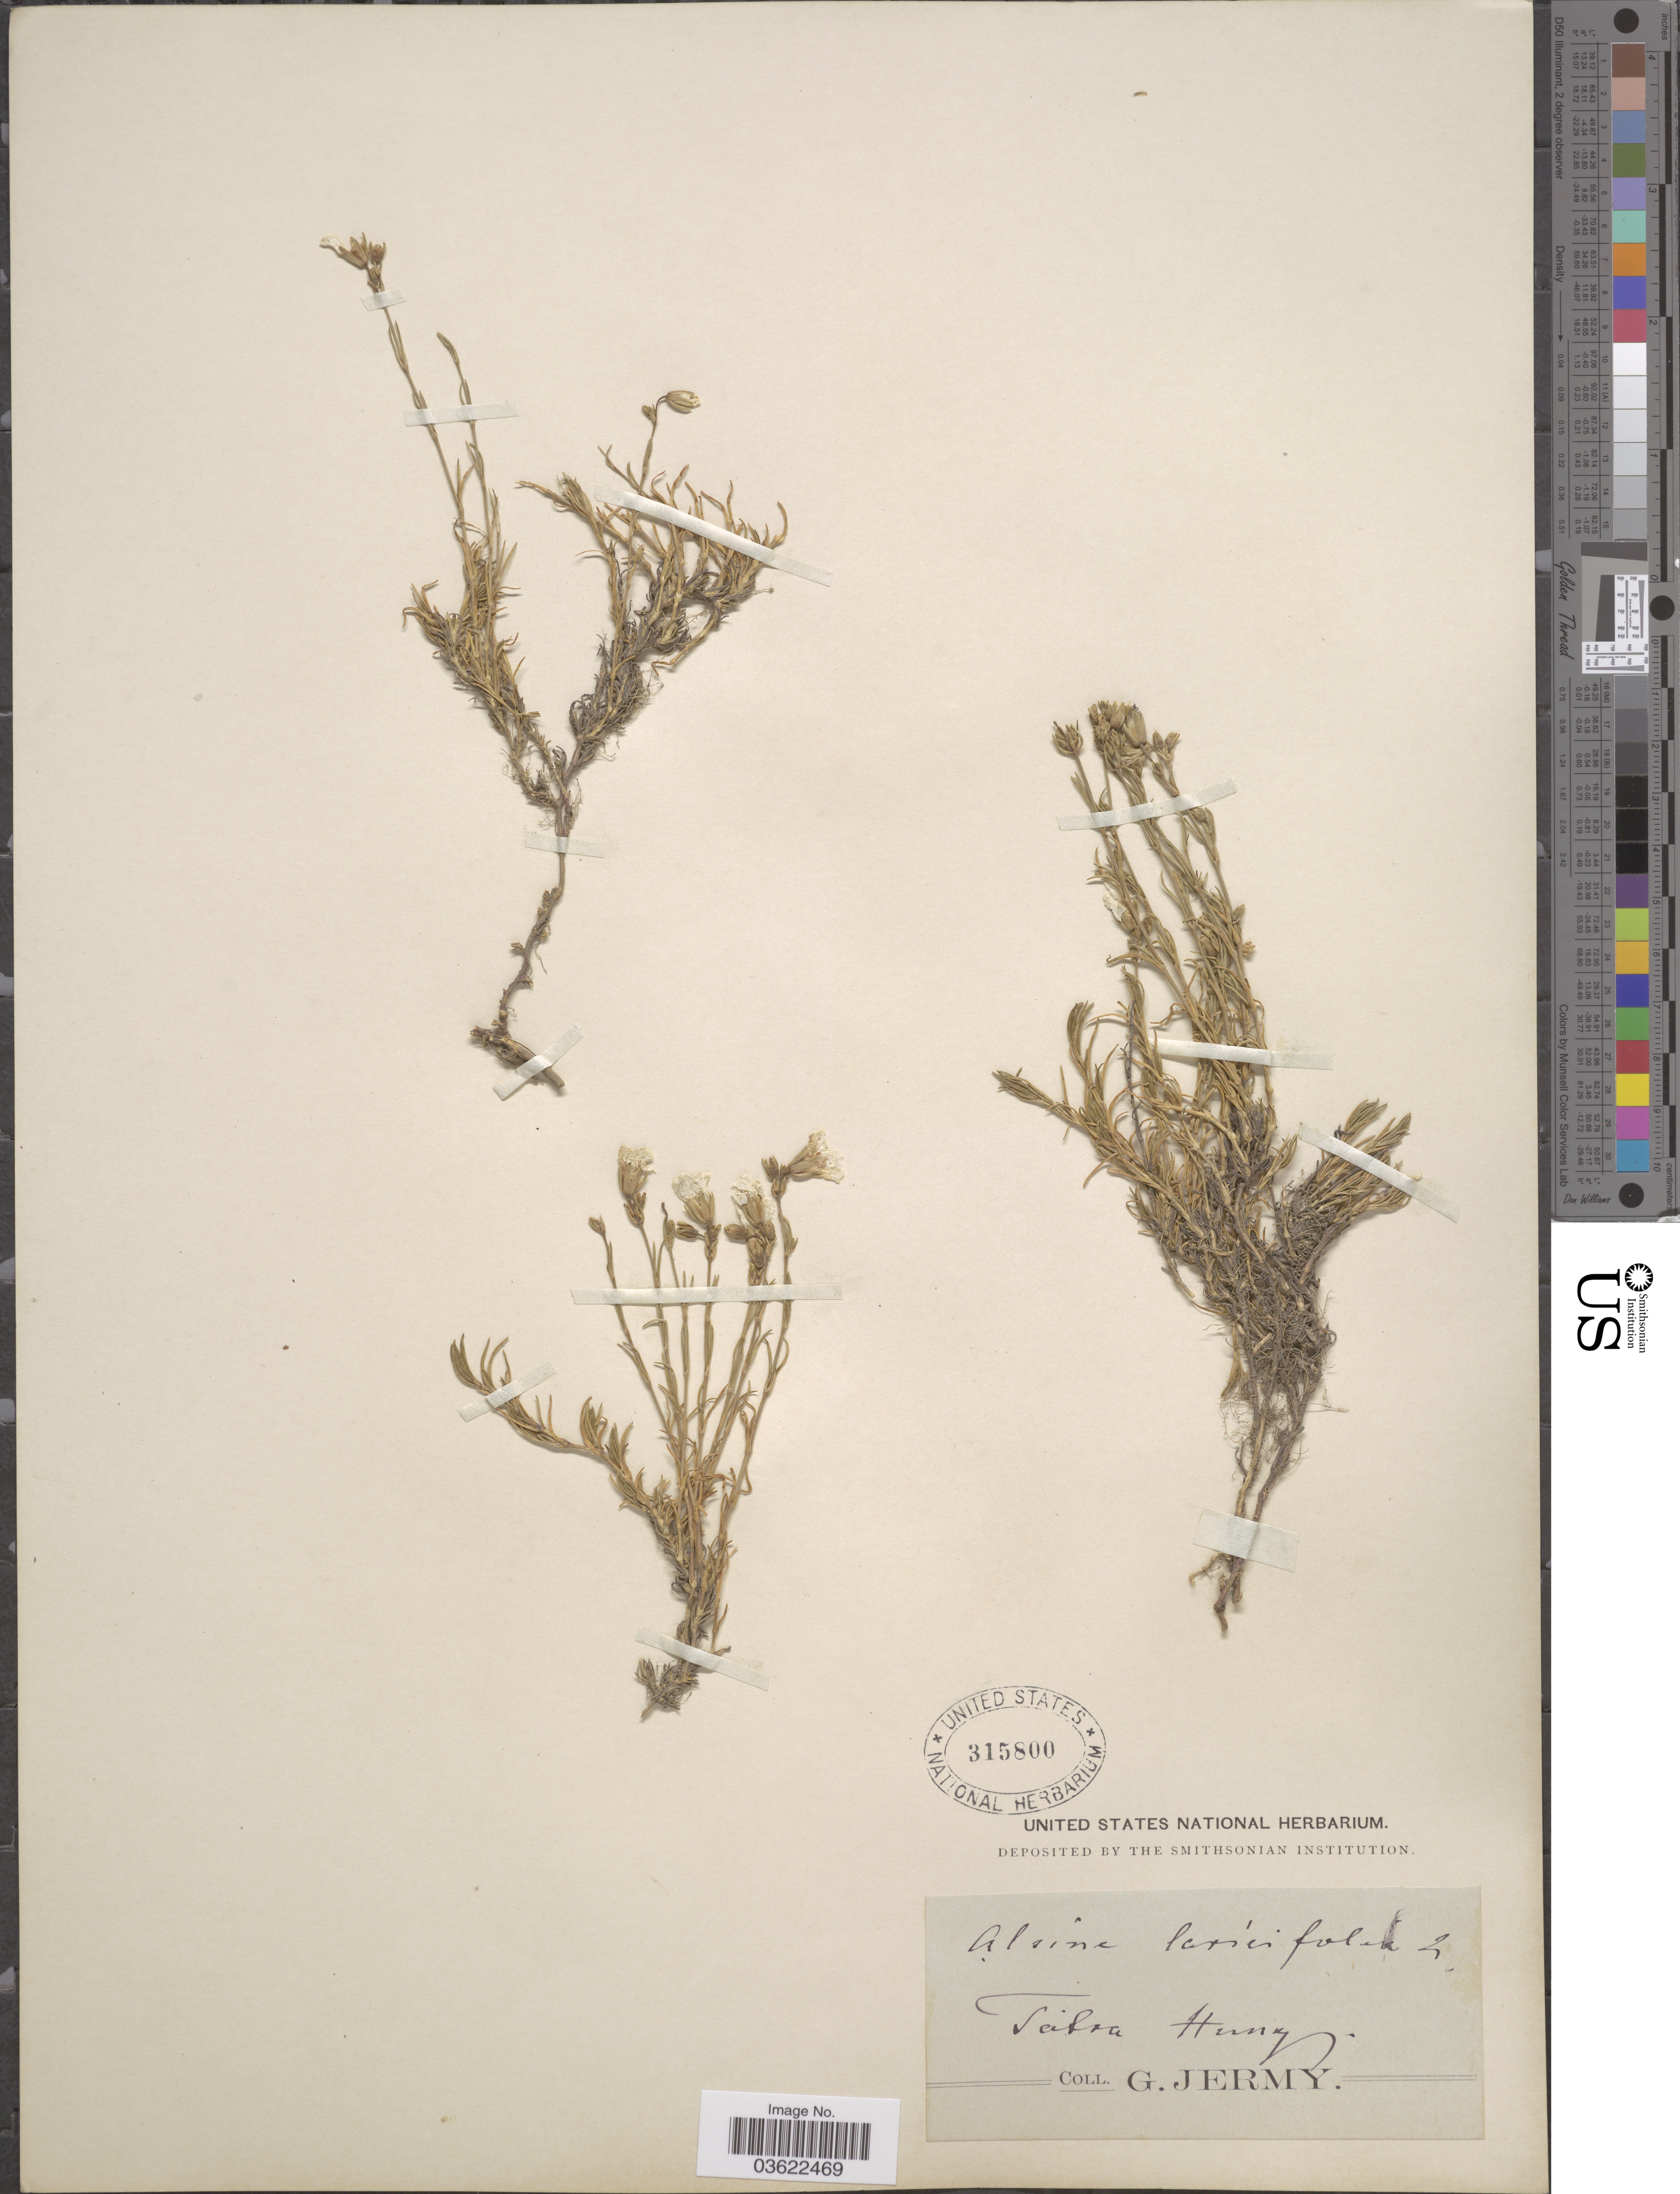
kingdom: Plantae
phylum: Tracheophyta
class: Magnoliopsida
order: Caryophyllales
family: Caryophyllaceae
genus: Cherleria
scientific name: Cherleria langii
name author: (G. Reuss & Boiss.) A.J. Moore & Dillenb.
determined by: Strong, Mark T., (BOT), Smithsonian Institution - National Museum of Natural History (UNITED STATES)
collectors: G. Jermy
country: Hungary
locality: Taitra Hung.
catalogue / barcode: US 315800